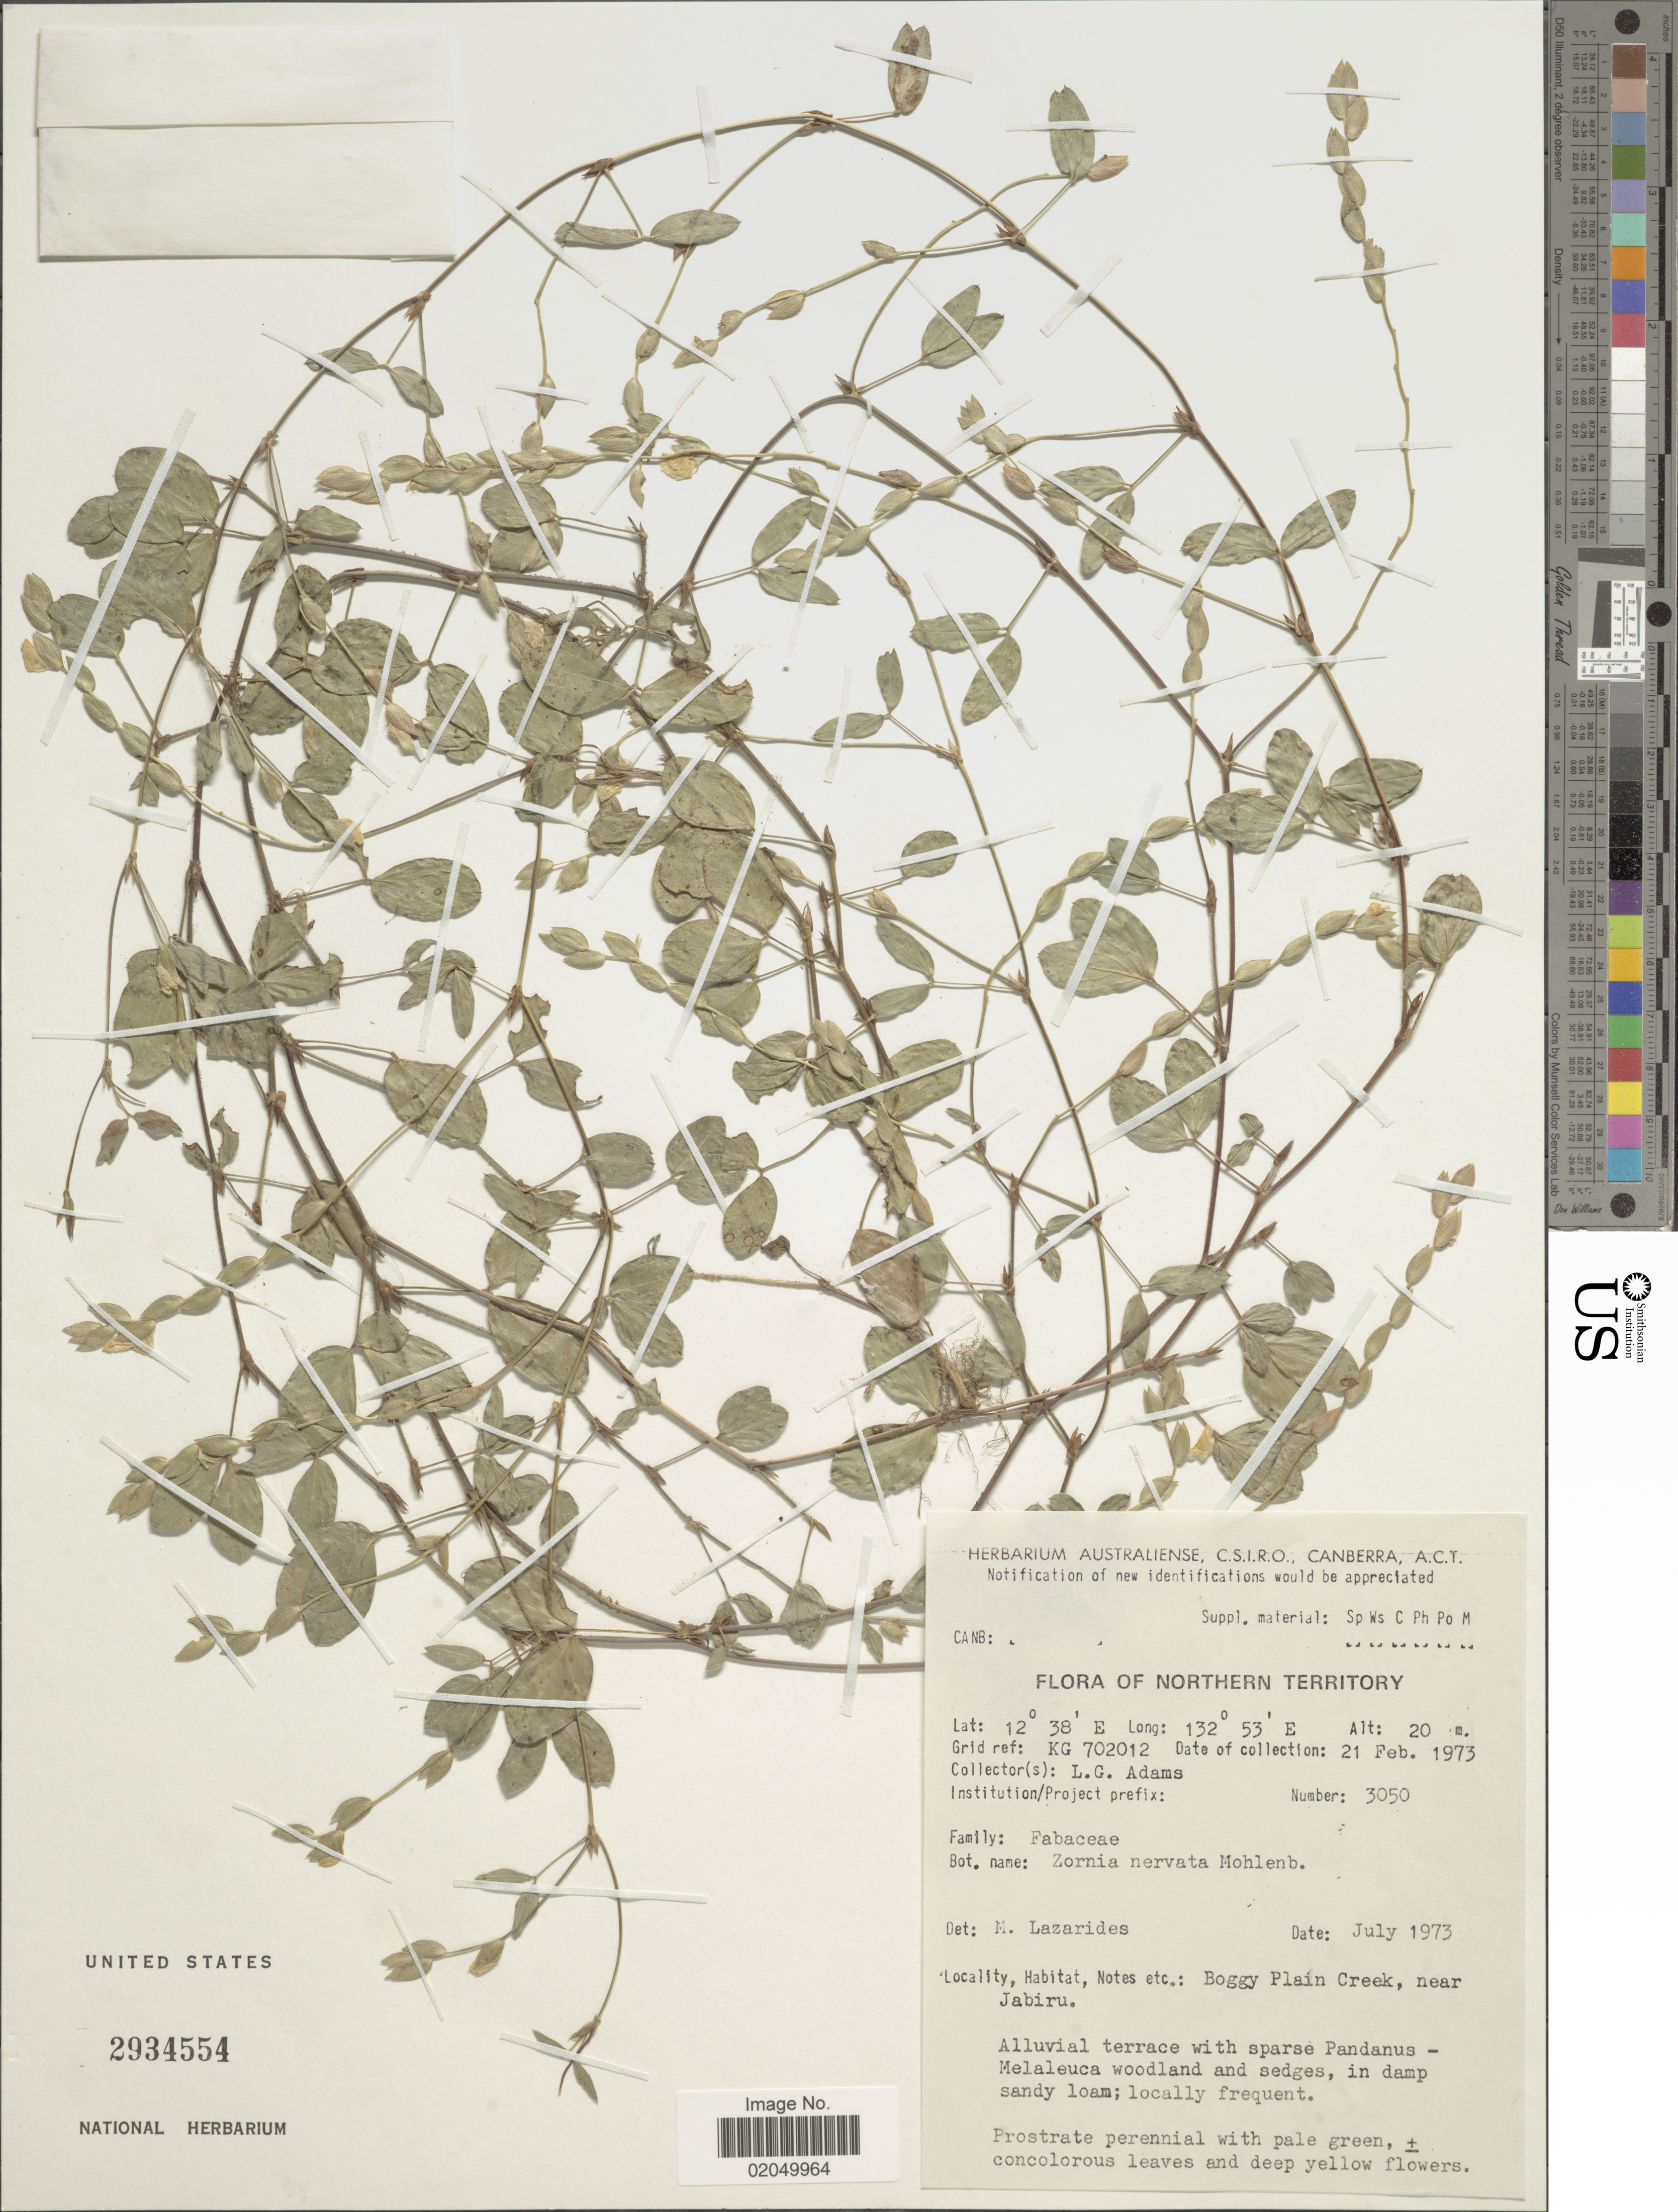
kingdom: Plantae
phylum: Tracheophyta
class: Magnoliopsida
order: Fabales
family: Fabaceae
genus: Zornia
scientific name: Zornia nervata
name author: Mohlenbr.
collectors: L. G. Adams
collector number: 3050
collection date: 1973-02-21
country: Australia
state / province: Northern Territory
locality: Boggy Plain Creek, near Jabiru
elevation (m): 20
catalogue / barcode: US 2934554